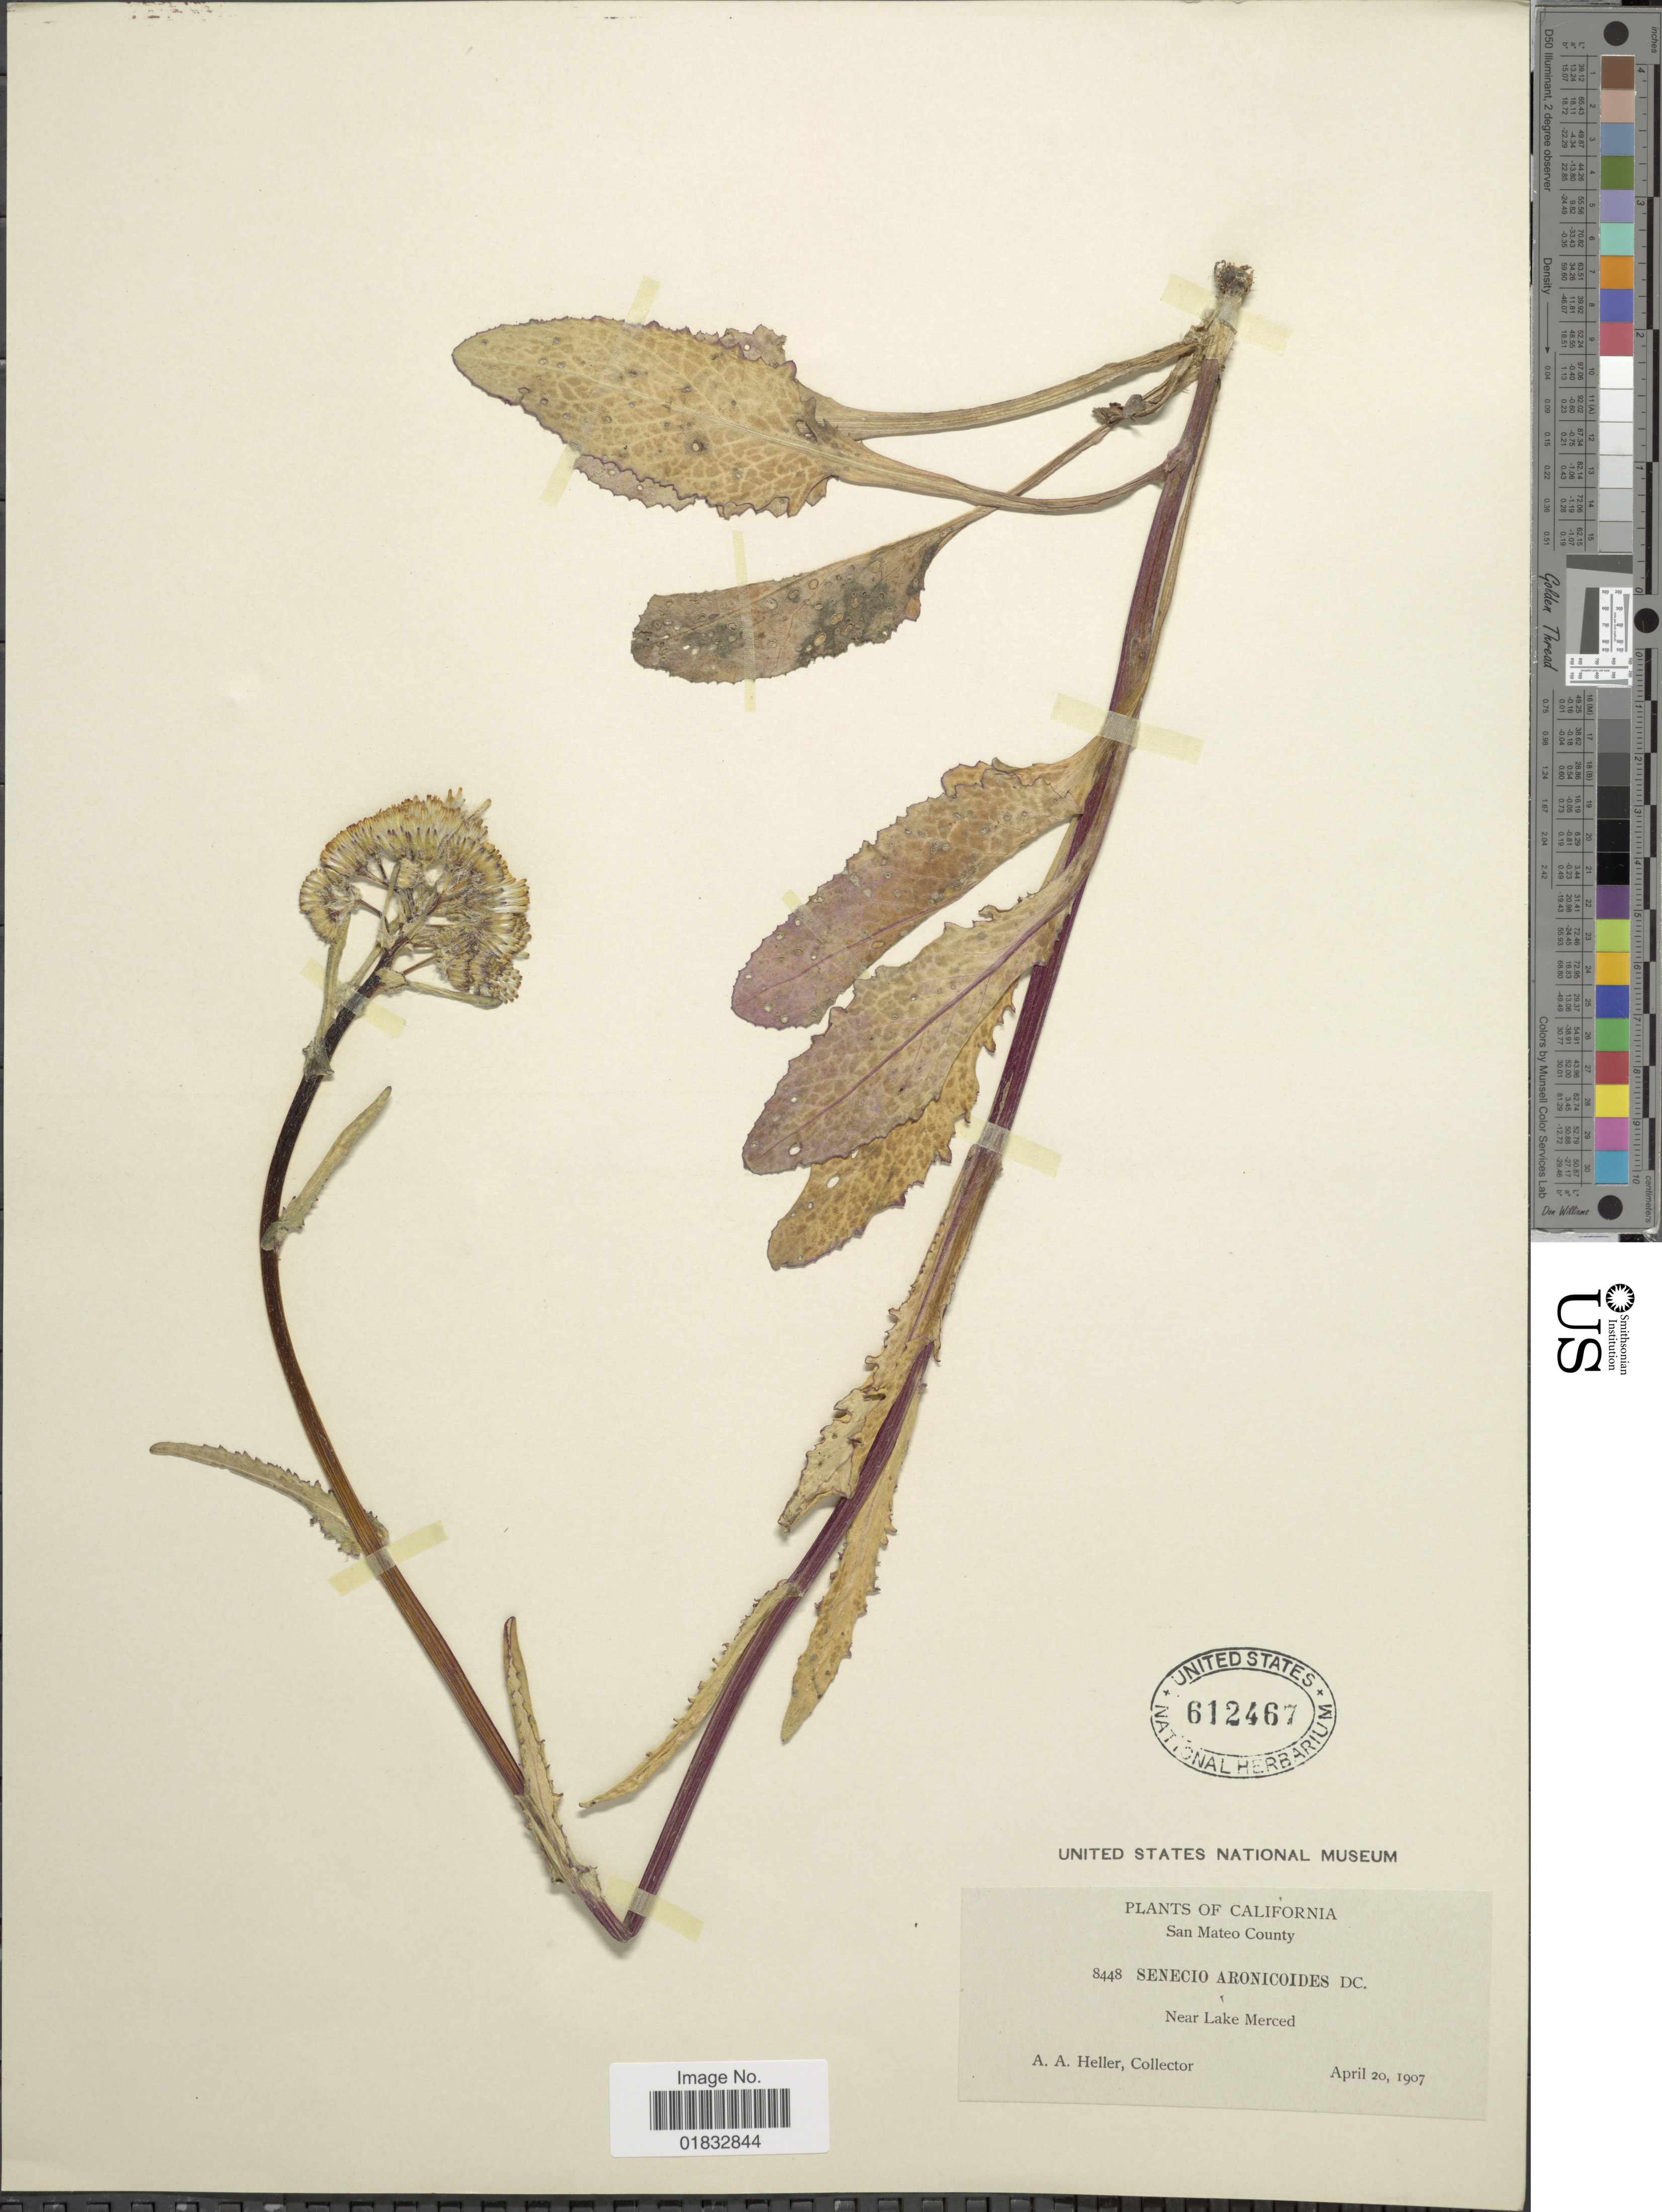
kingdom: Plantae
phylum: Tracheophyta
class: Magnoliopsida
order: Asterales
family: Asteraceae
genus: Senecio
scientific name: Senecio aronicoides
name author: DC.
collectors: A. A. Heller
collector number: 8448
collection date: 1907-04-20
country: United States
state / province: California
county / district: San Mateo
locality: San Mateo County, Near Lake Merced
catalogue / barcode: US 612467